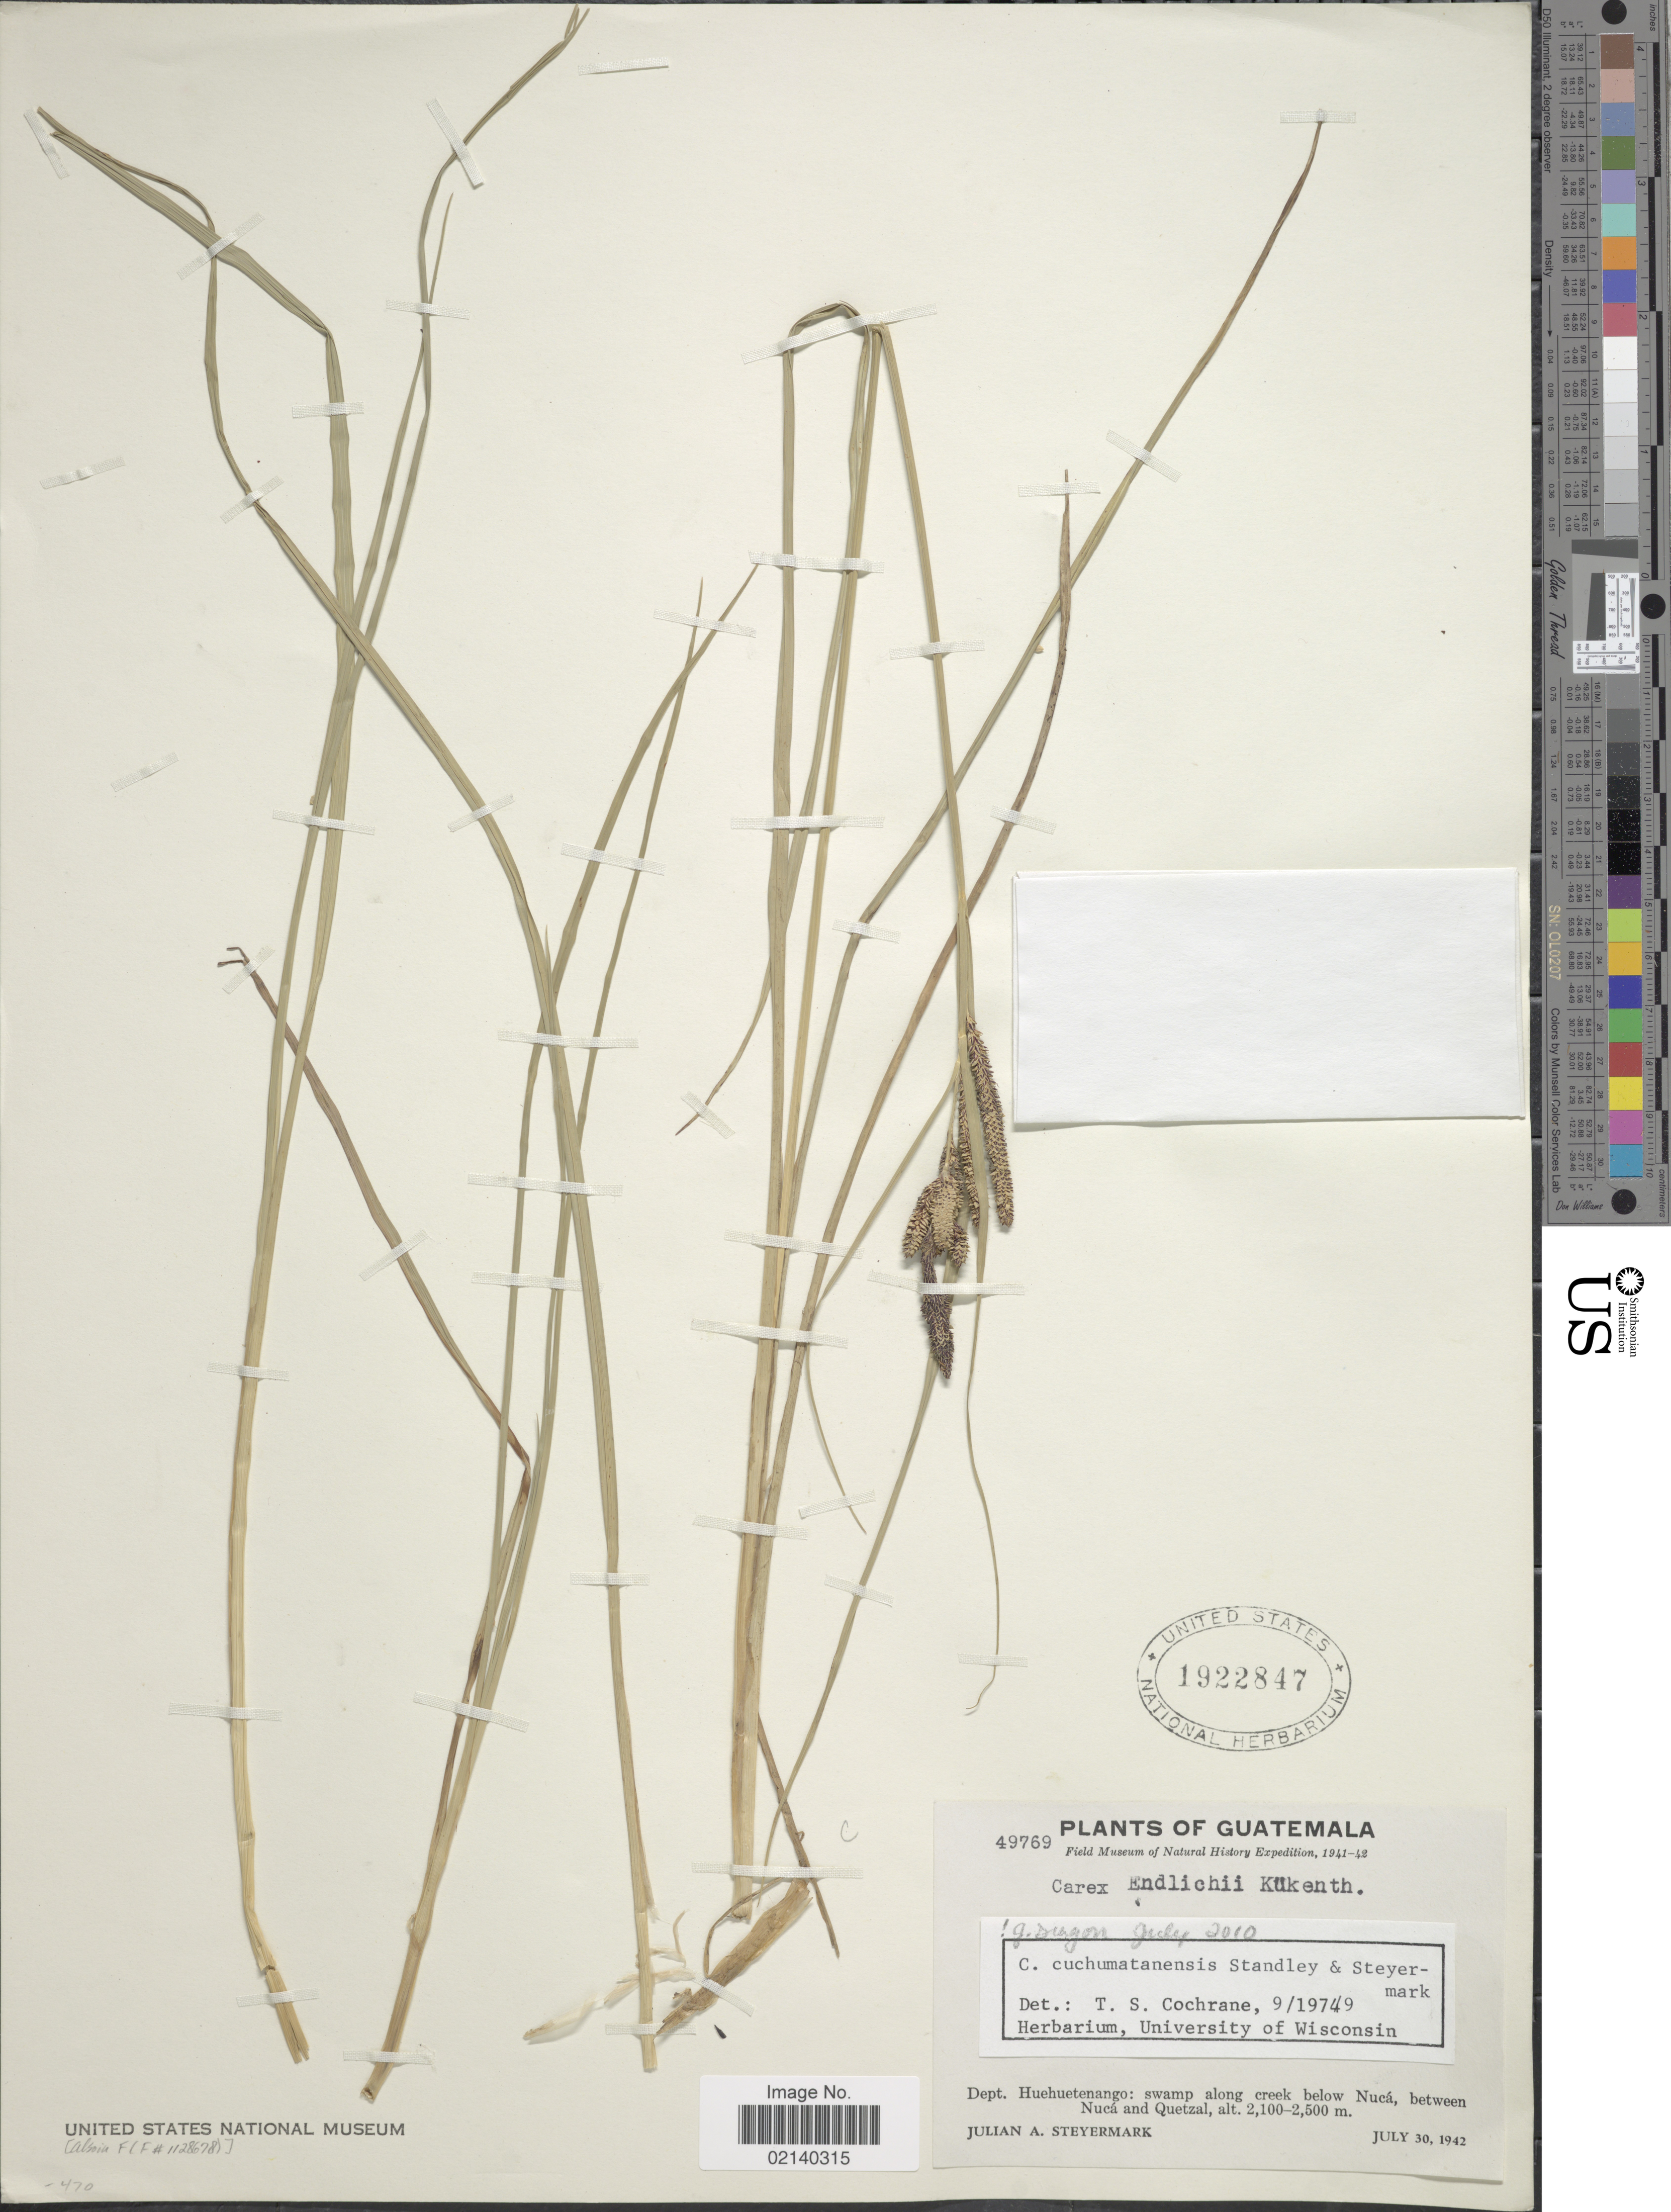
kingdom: Plantae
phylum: Tracheophyta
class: Liliopsida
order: Poales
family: Cyperaceae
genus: Carex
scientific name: Carex cuchumatanensis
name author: Standl. & Steyerm.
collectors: J. Steyermark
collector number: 49769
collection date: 1942-07-30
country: Guatemala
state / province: Huehuetenango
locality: Dept. Huehuetenango: swamp along creek below Nuca, between Nuca and Quetzal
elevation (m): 2100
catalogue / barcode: US 1922847